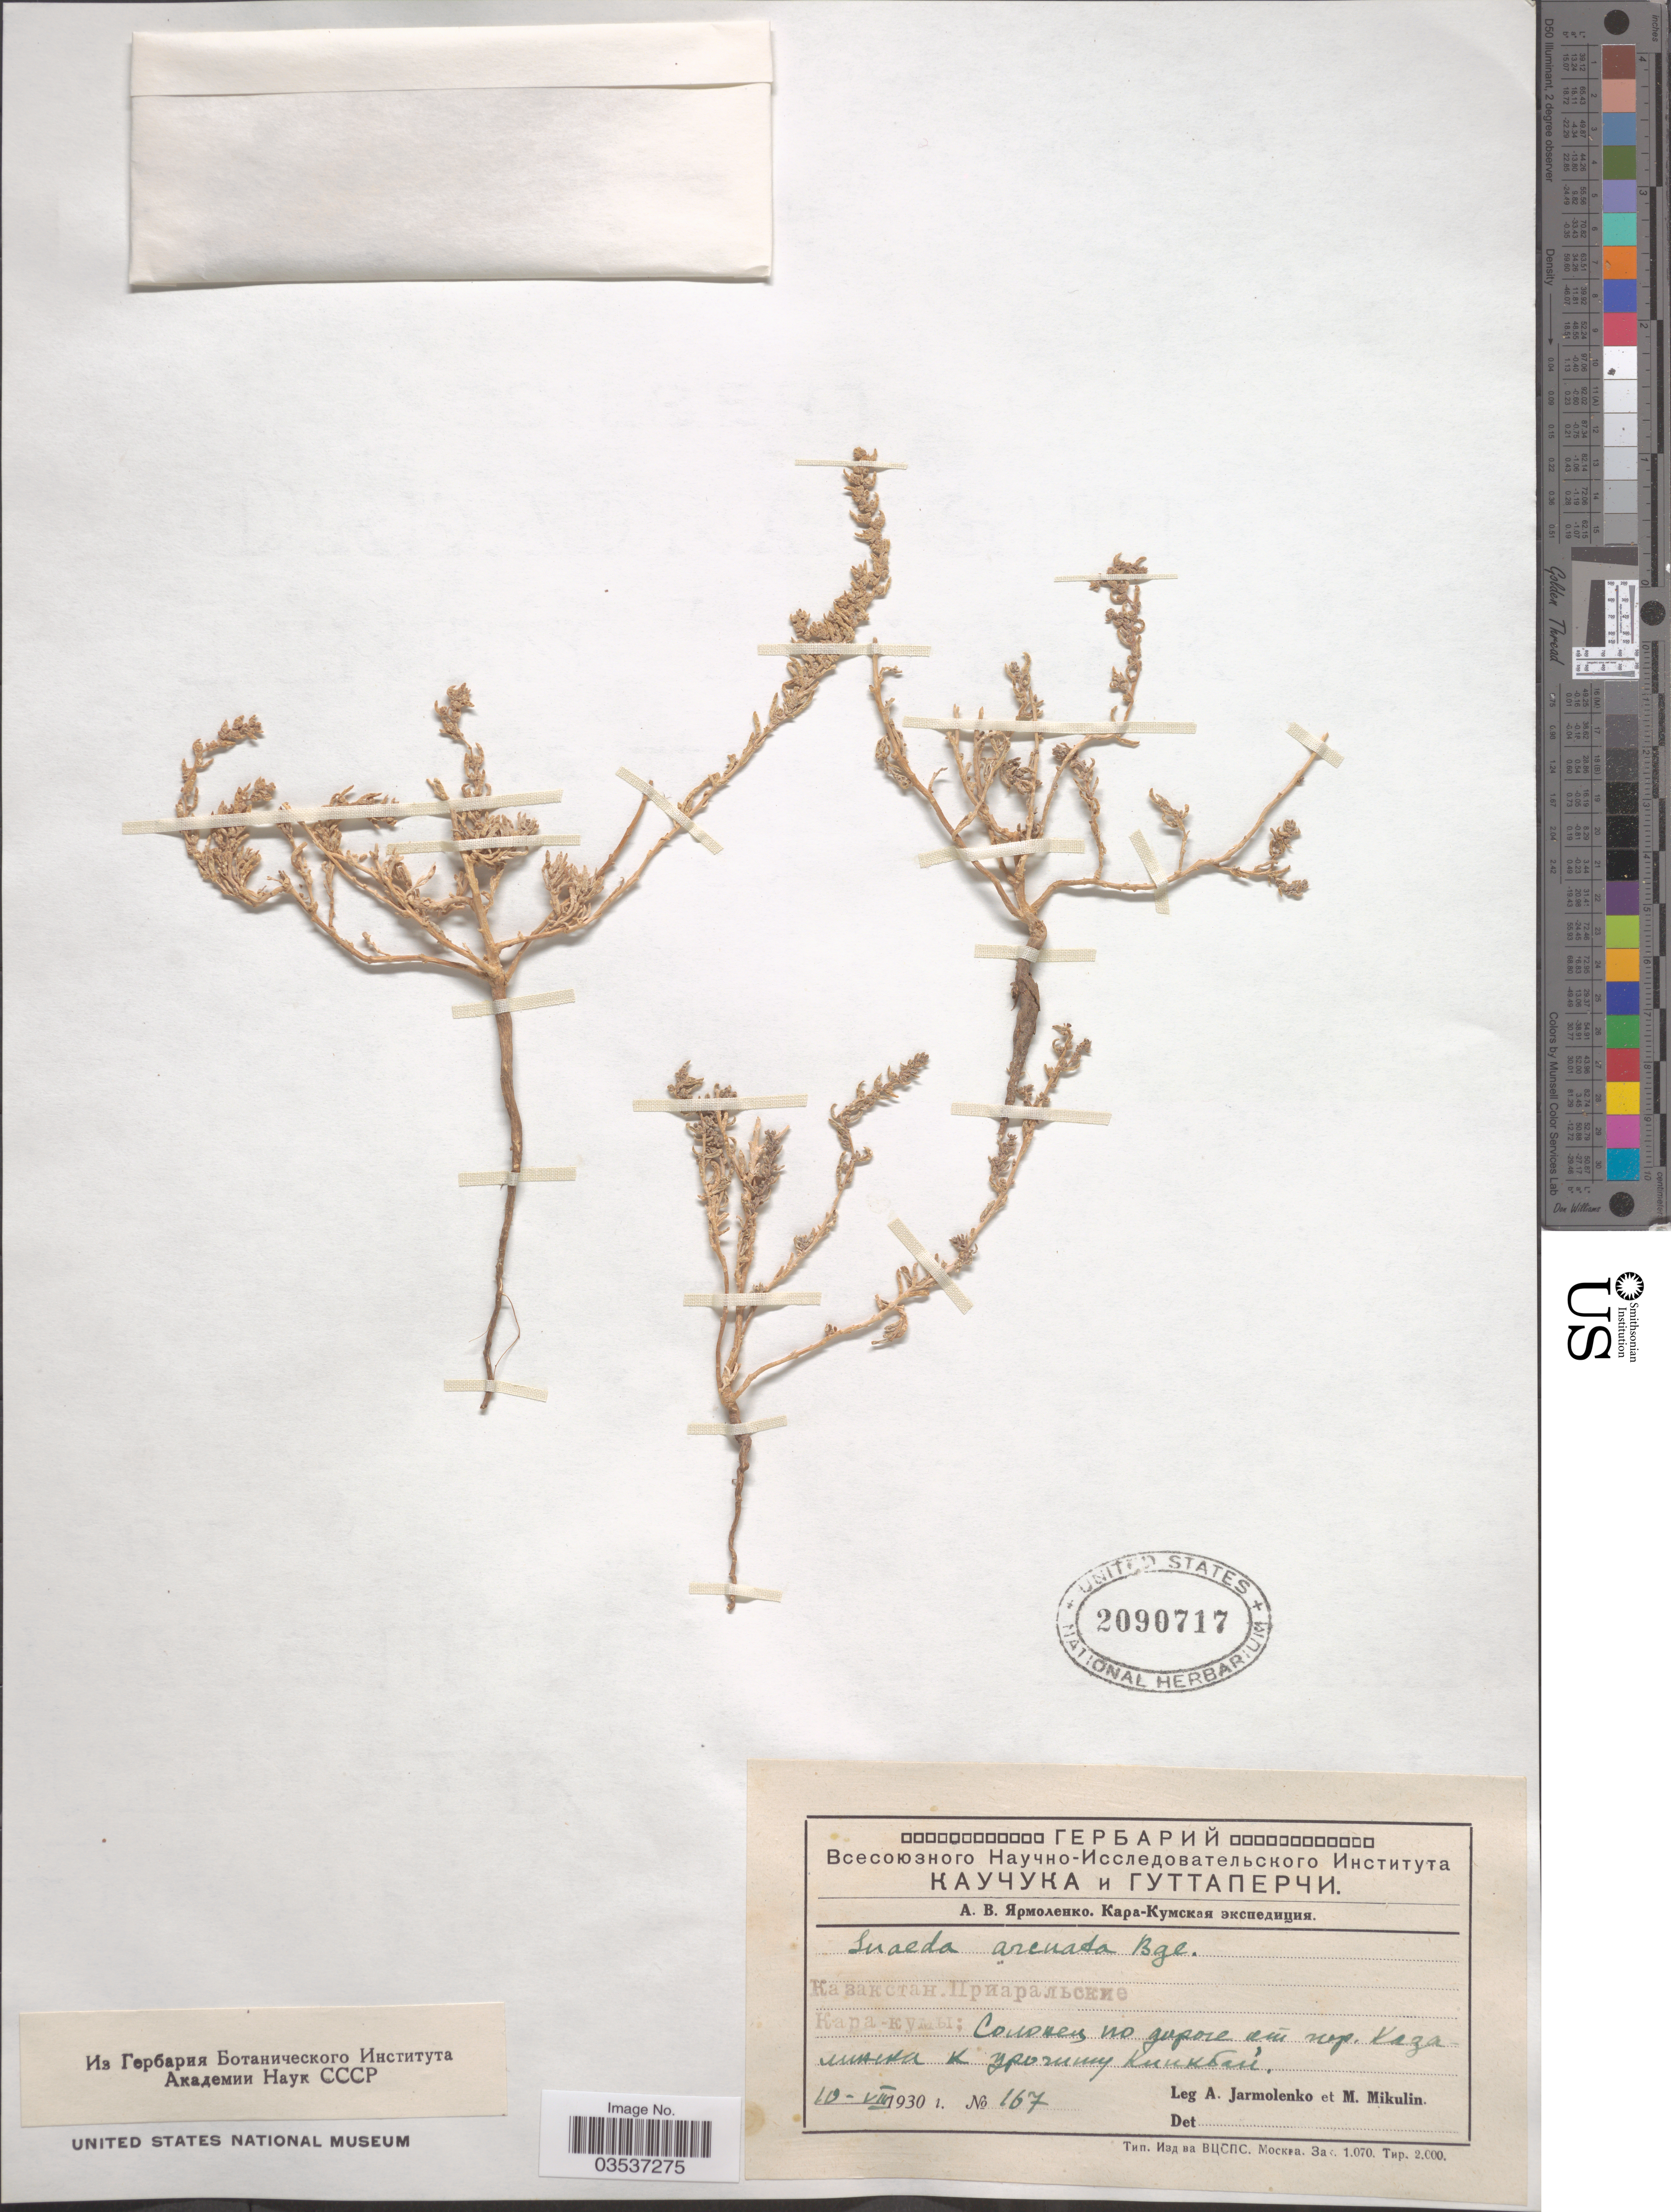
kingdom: Plantae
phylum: Tracheophyta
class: Magnoliopsida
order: Caryophyllales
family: Amaranthaceae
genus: Suaeda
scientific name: Suaeda arcuata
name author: Bunge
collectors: A. Jarmolenko & M. Mikulin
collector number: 167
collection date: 1930-08-10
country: Kazakhstan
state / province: Qyzylorda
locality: On a road from Kazalinsk.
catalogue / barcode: US 2090717